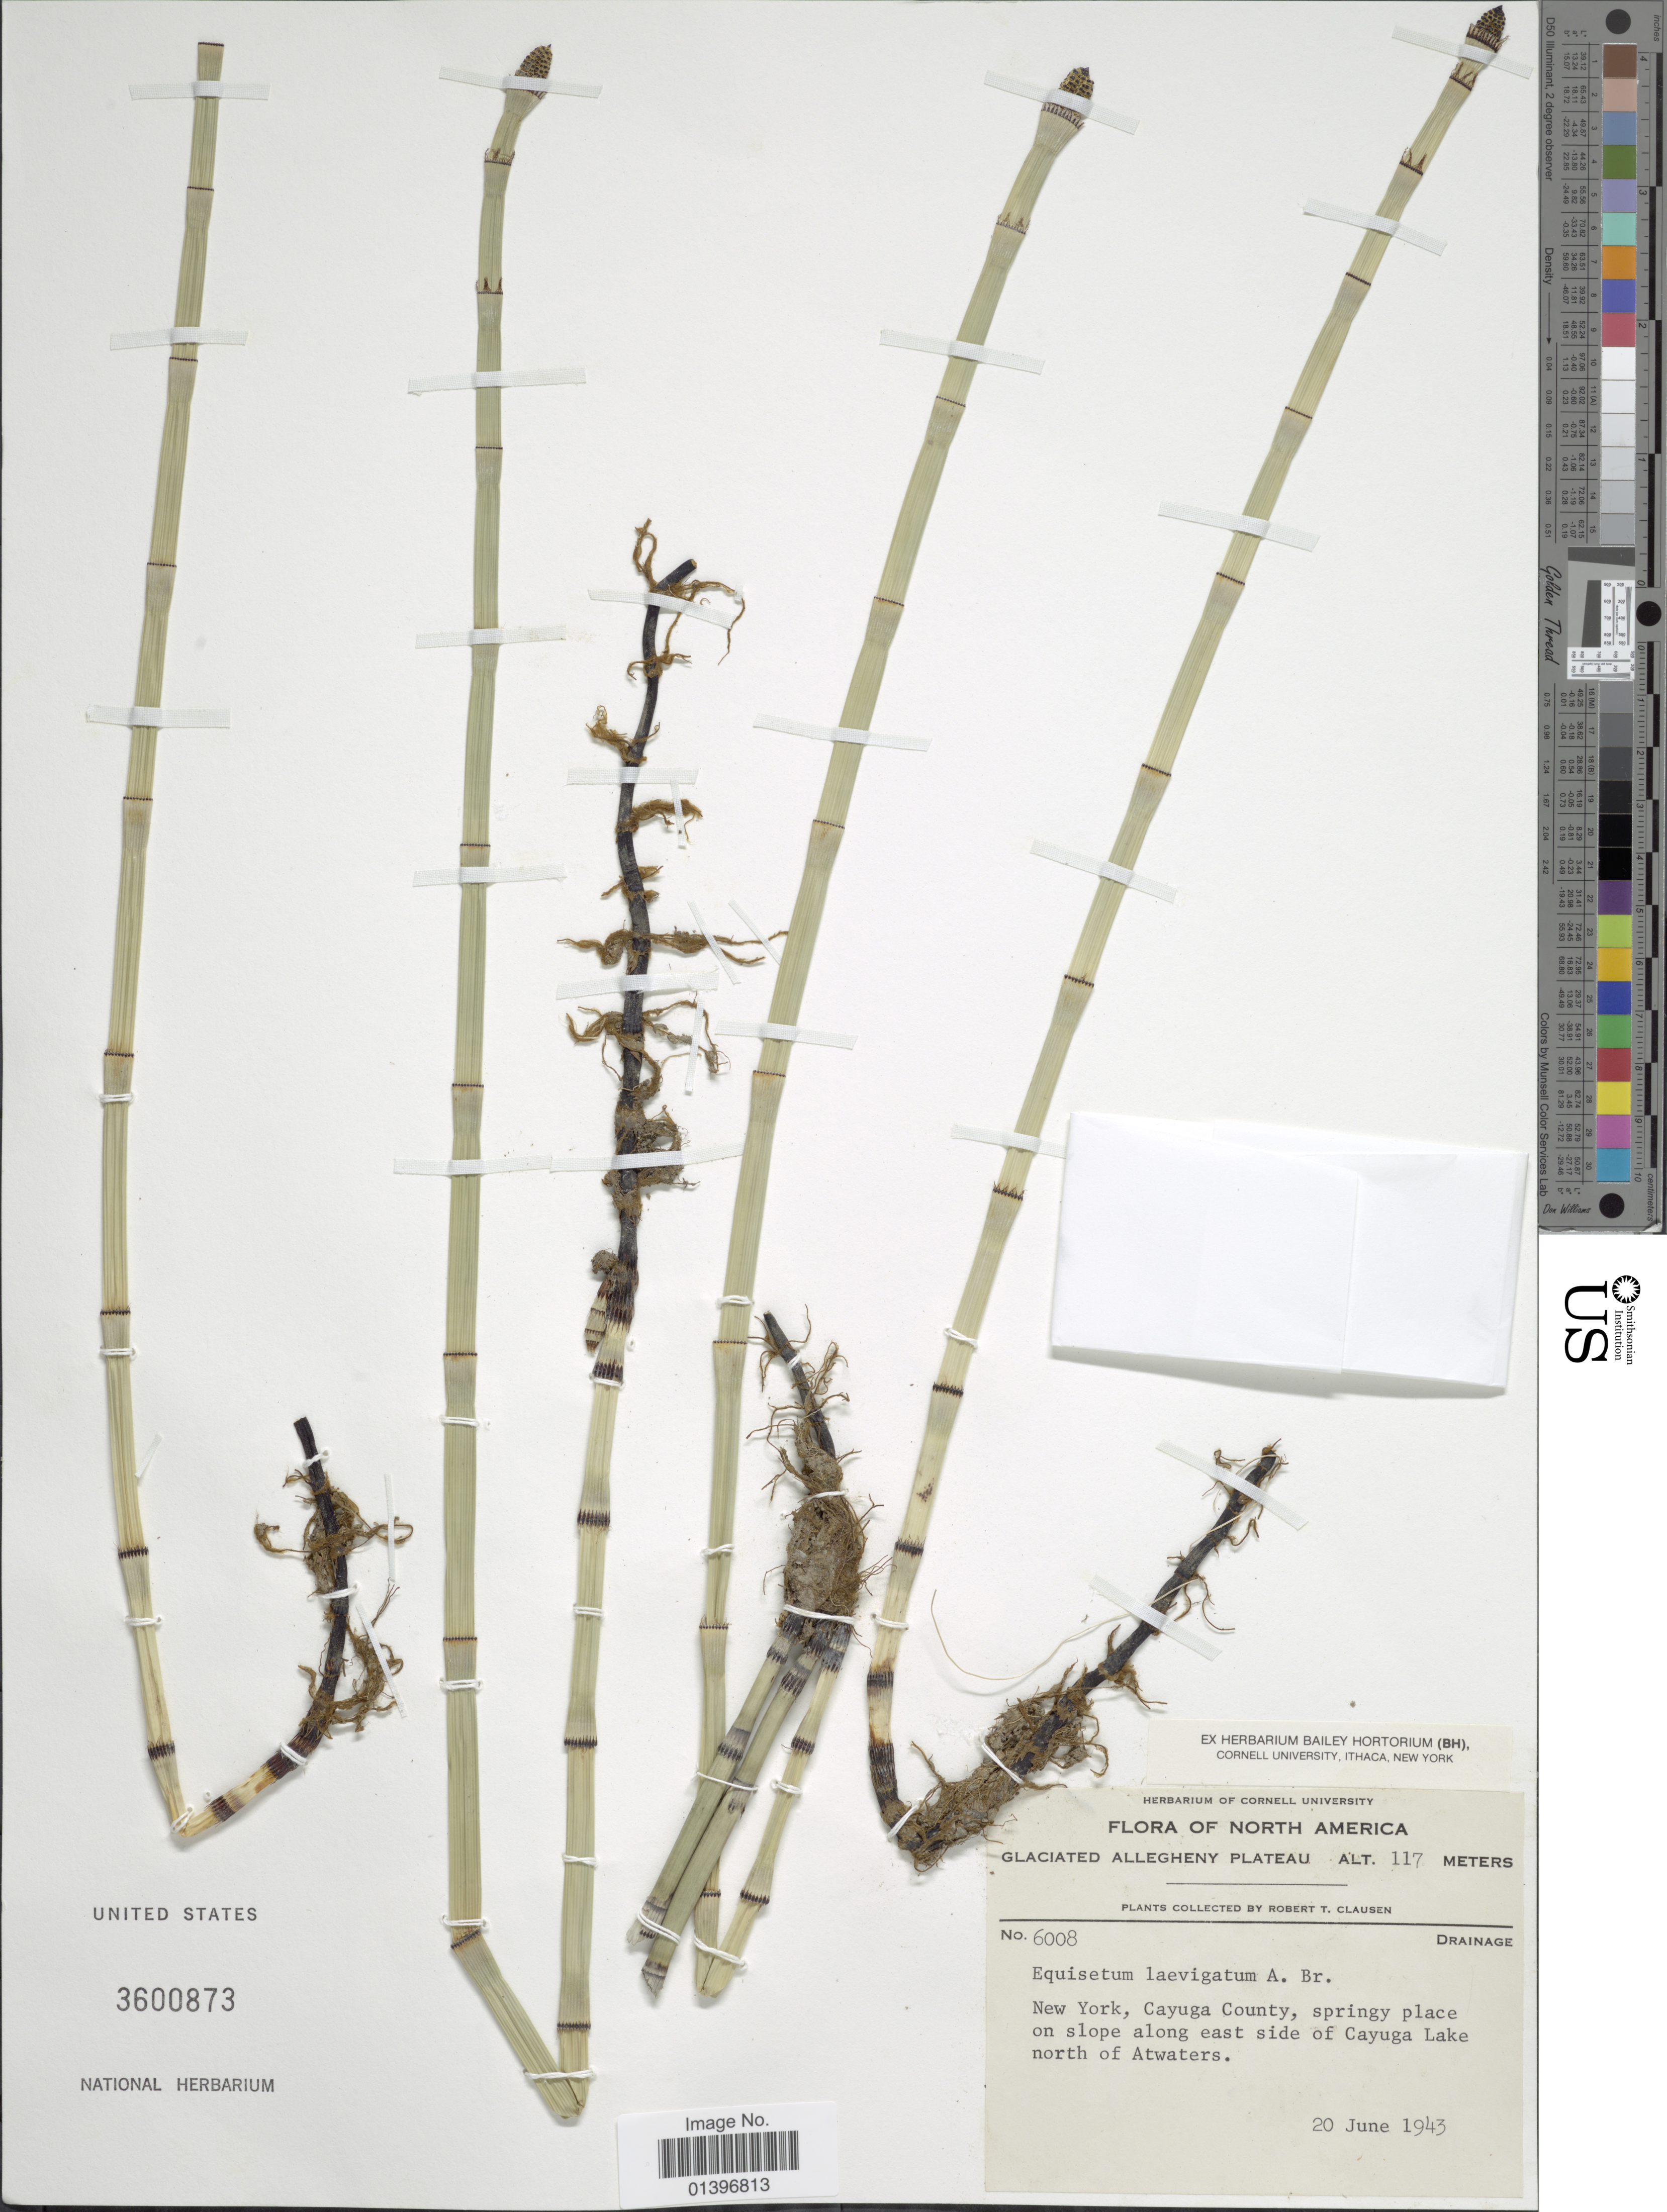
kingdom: Plantae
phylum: Tracheophyta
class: Polypodiopsida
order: Equisetales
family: Equisetaceae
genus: Equisetum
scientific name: Equisetum laevigatum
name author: A. Braun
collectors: R. T. Clausen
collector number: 6008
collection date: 1943-06-20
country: United States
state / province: New York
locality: Flora of North America. Glaciated Allegheny Plateau. Drainage. New York, Cayuga County, springy place on slope along east side of Cayuga Lake north of Atwaters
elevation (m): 117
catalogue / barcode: US 3600873